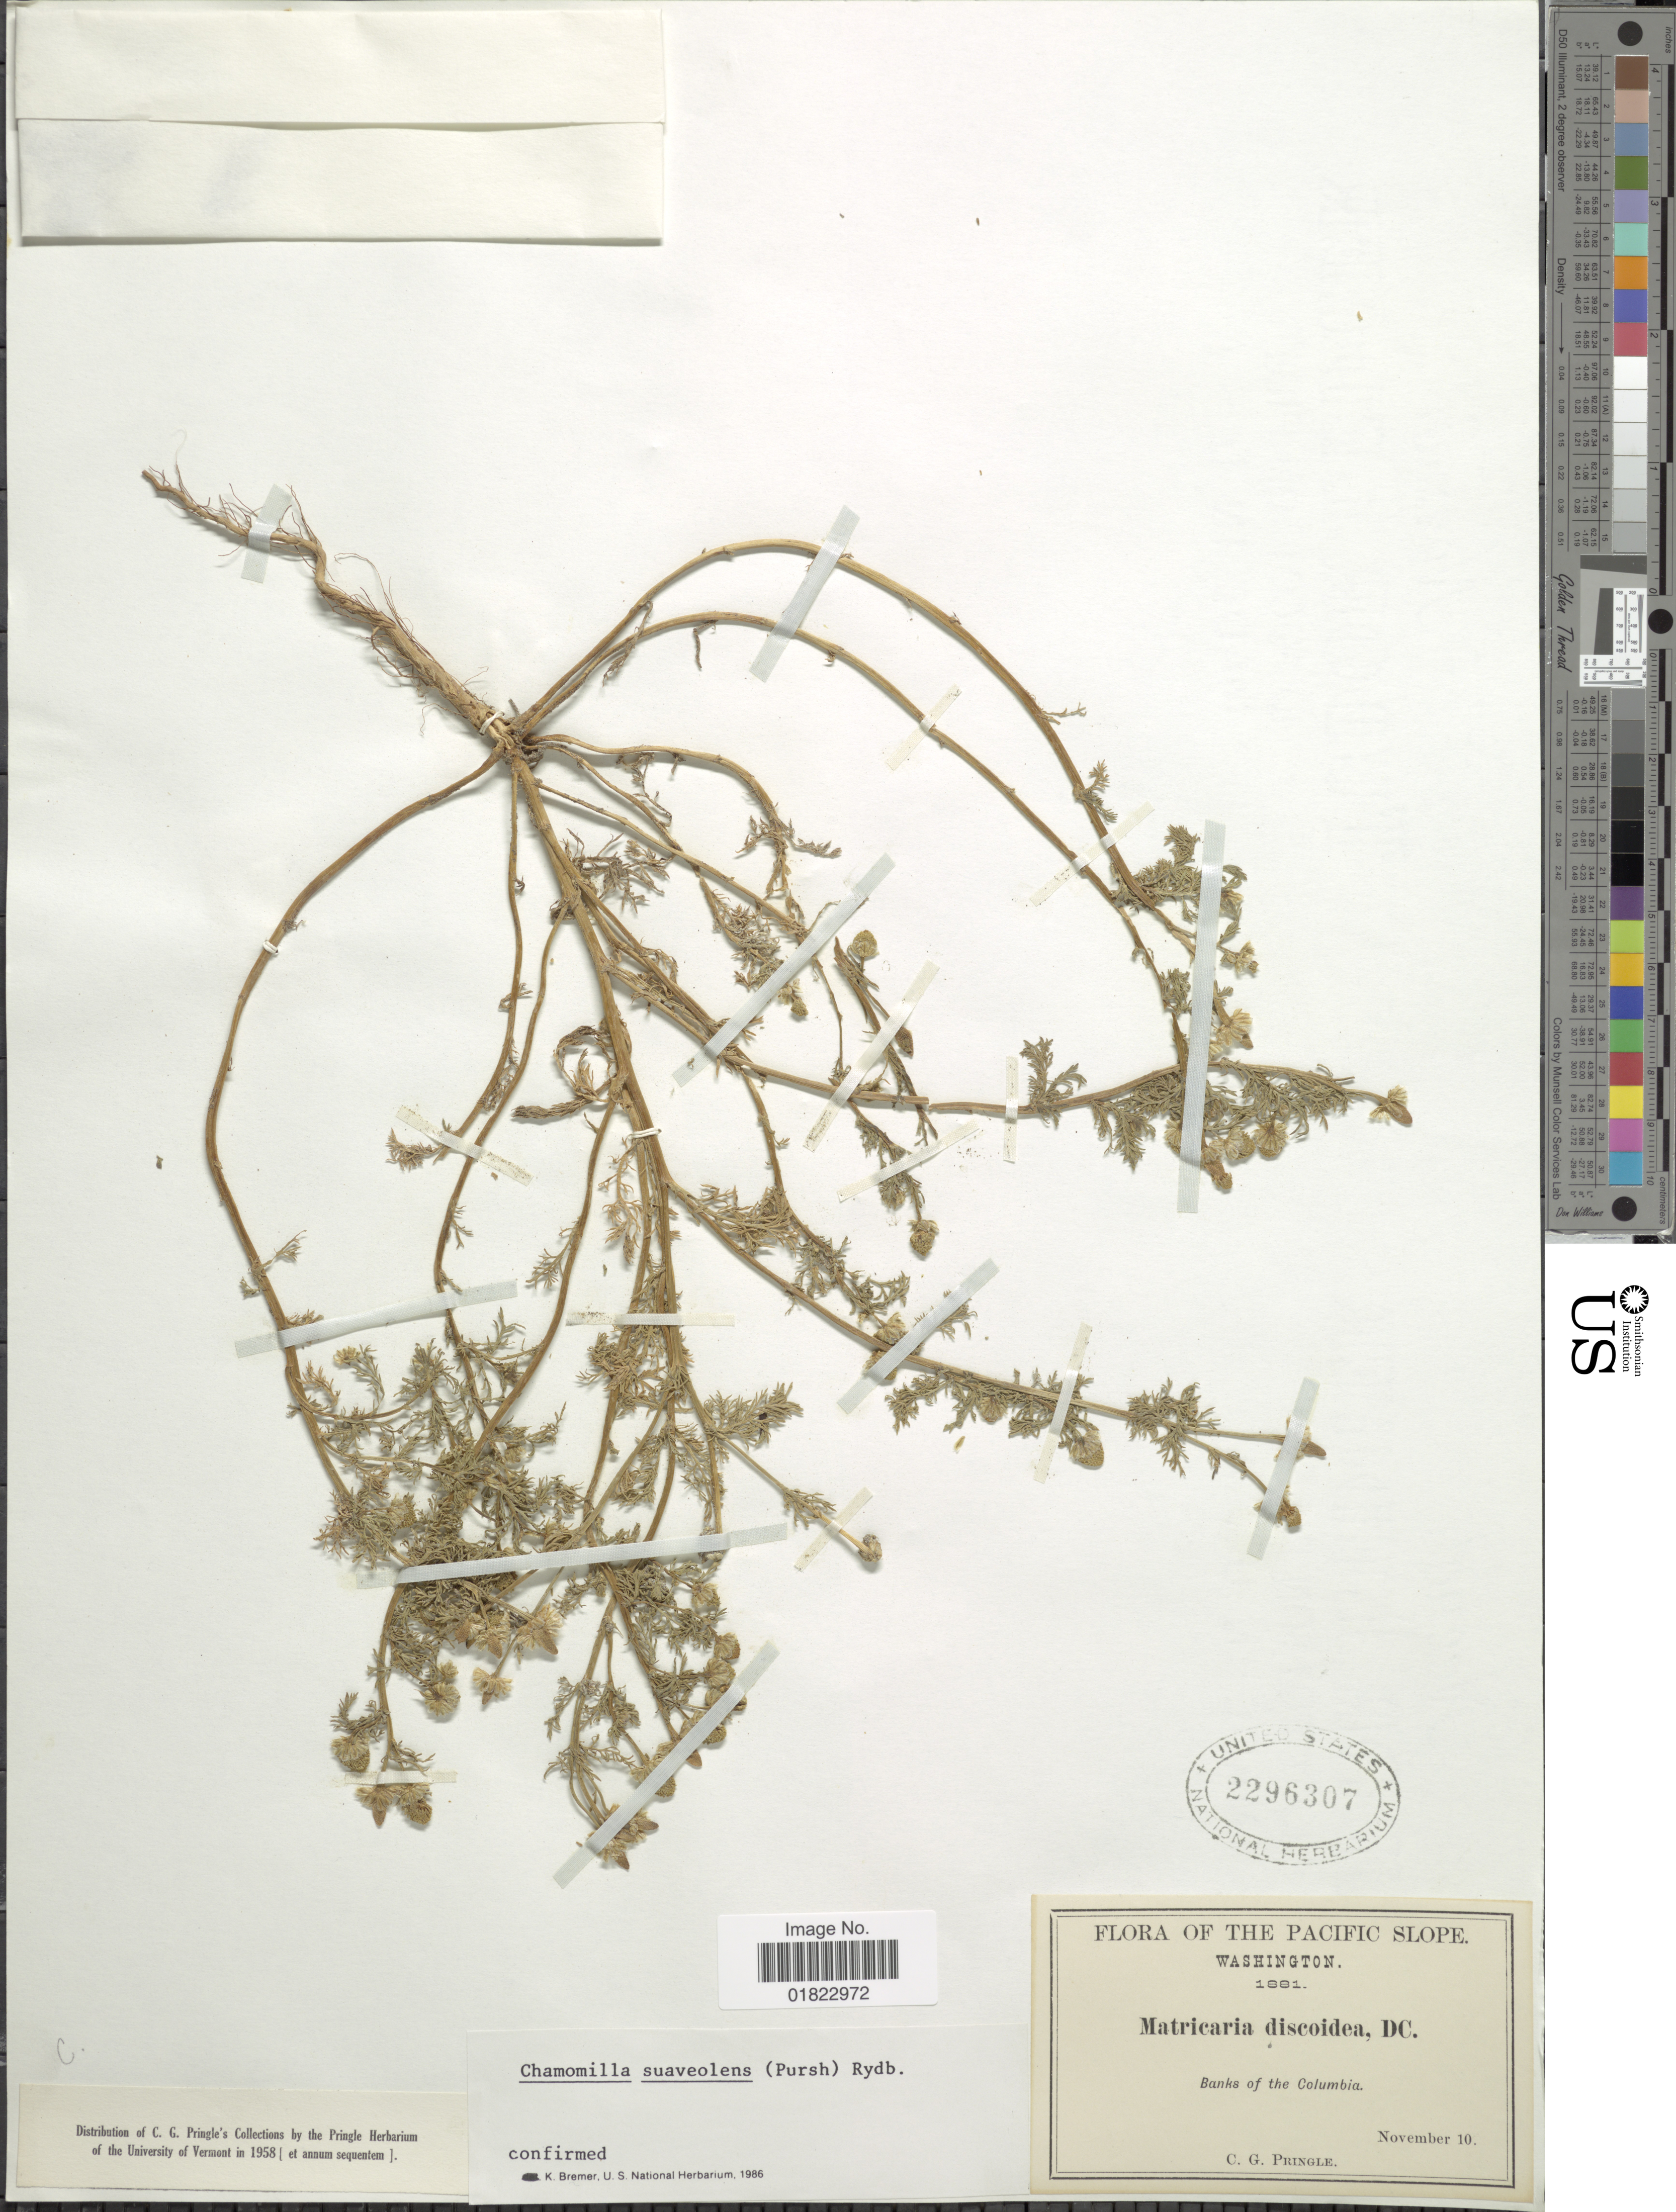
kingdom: Plantae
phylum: Tracheophyta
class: Magnoliopsida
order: Asterales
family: Asteraceae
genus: Matricaria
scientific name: Matricaria matricarioides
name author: (Less.) Porter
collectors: C. G. Pringle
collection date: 1881-11-10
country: United States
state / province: Washington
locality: Pacific Slope. Washington. Banks of the Columbia.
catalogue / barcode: US 2296307